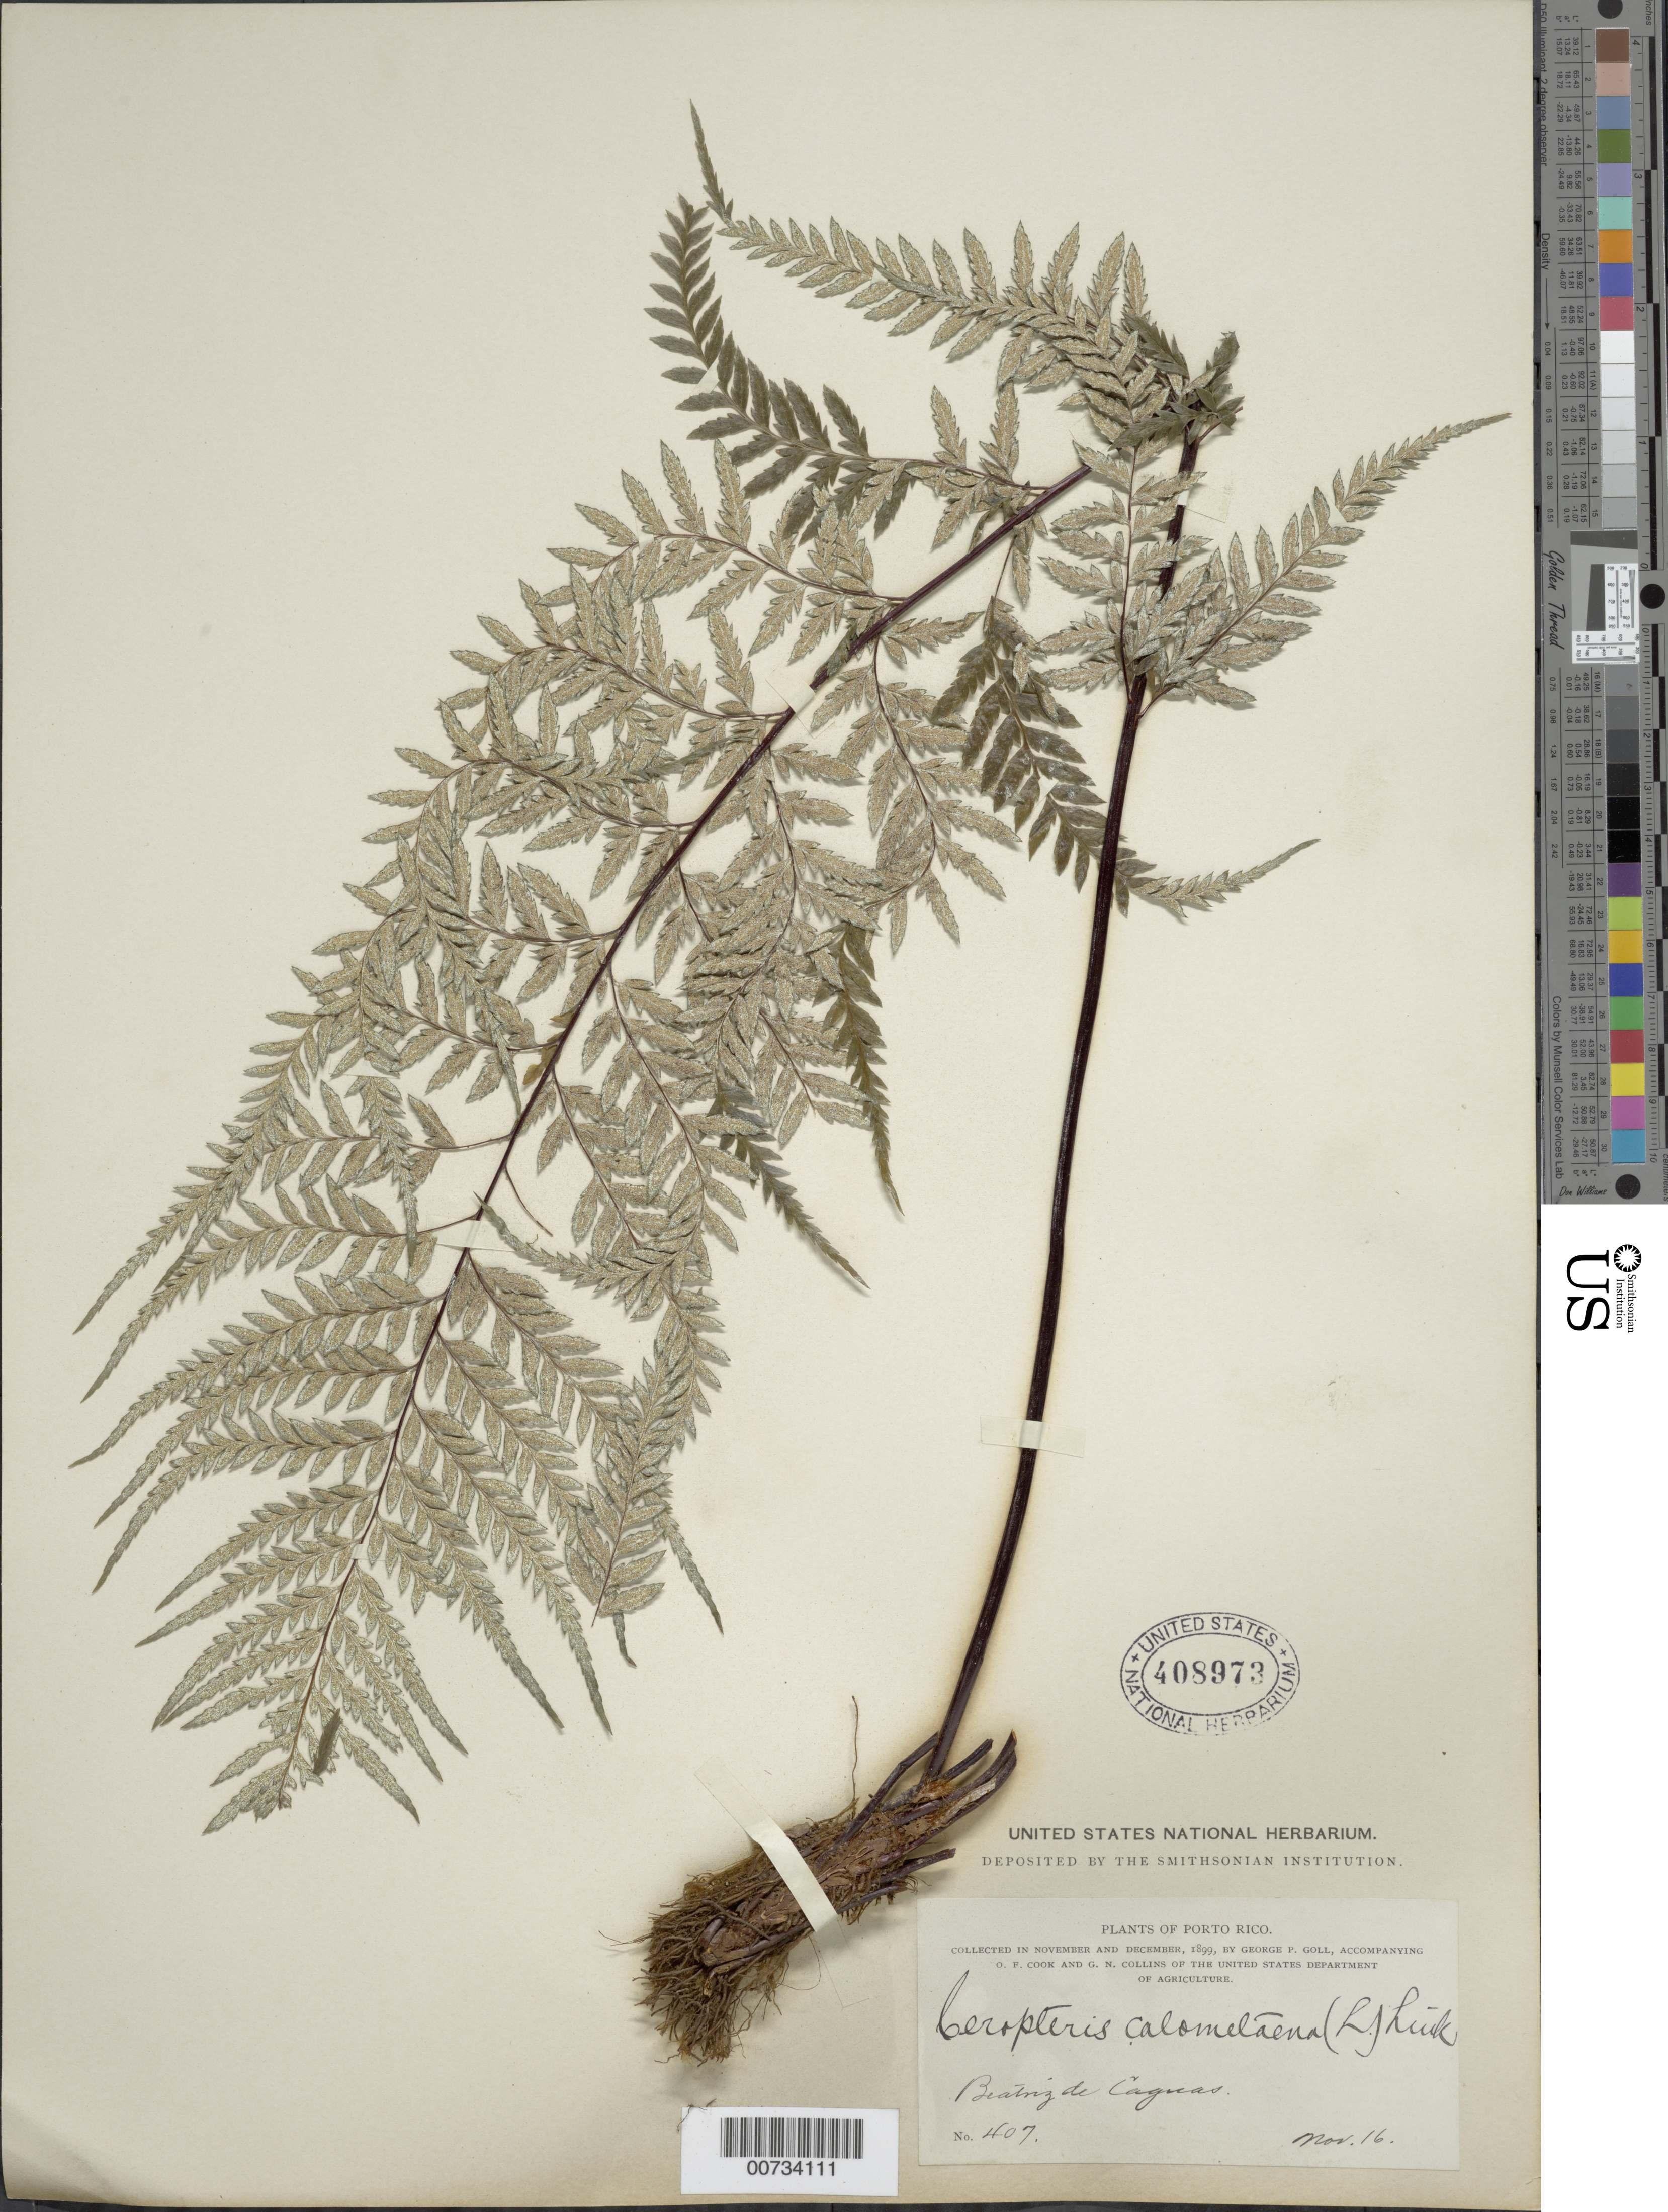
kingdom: Plantae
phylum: Tracheophyta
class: Polypodiopsida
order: Polypodiales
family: Pteridaceae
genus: Pityrogramma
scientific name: Pityrogramma calomelanos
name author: (L.) Link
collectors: G. Goll, O. F. Cook & G. N. Collins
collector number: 407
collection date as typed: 16 Nov 1899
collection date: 1899-11-16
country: Puerto Rico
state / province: Caguas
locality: Beatriz de Caguas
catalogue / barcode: US 408973